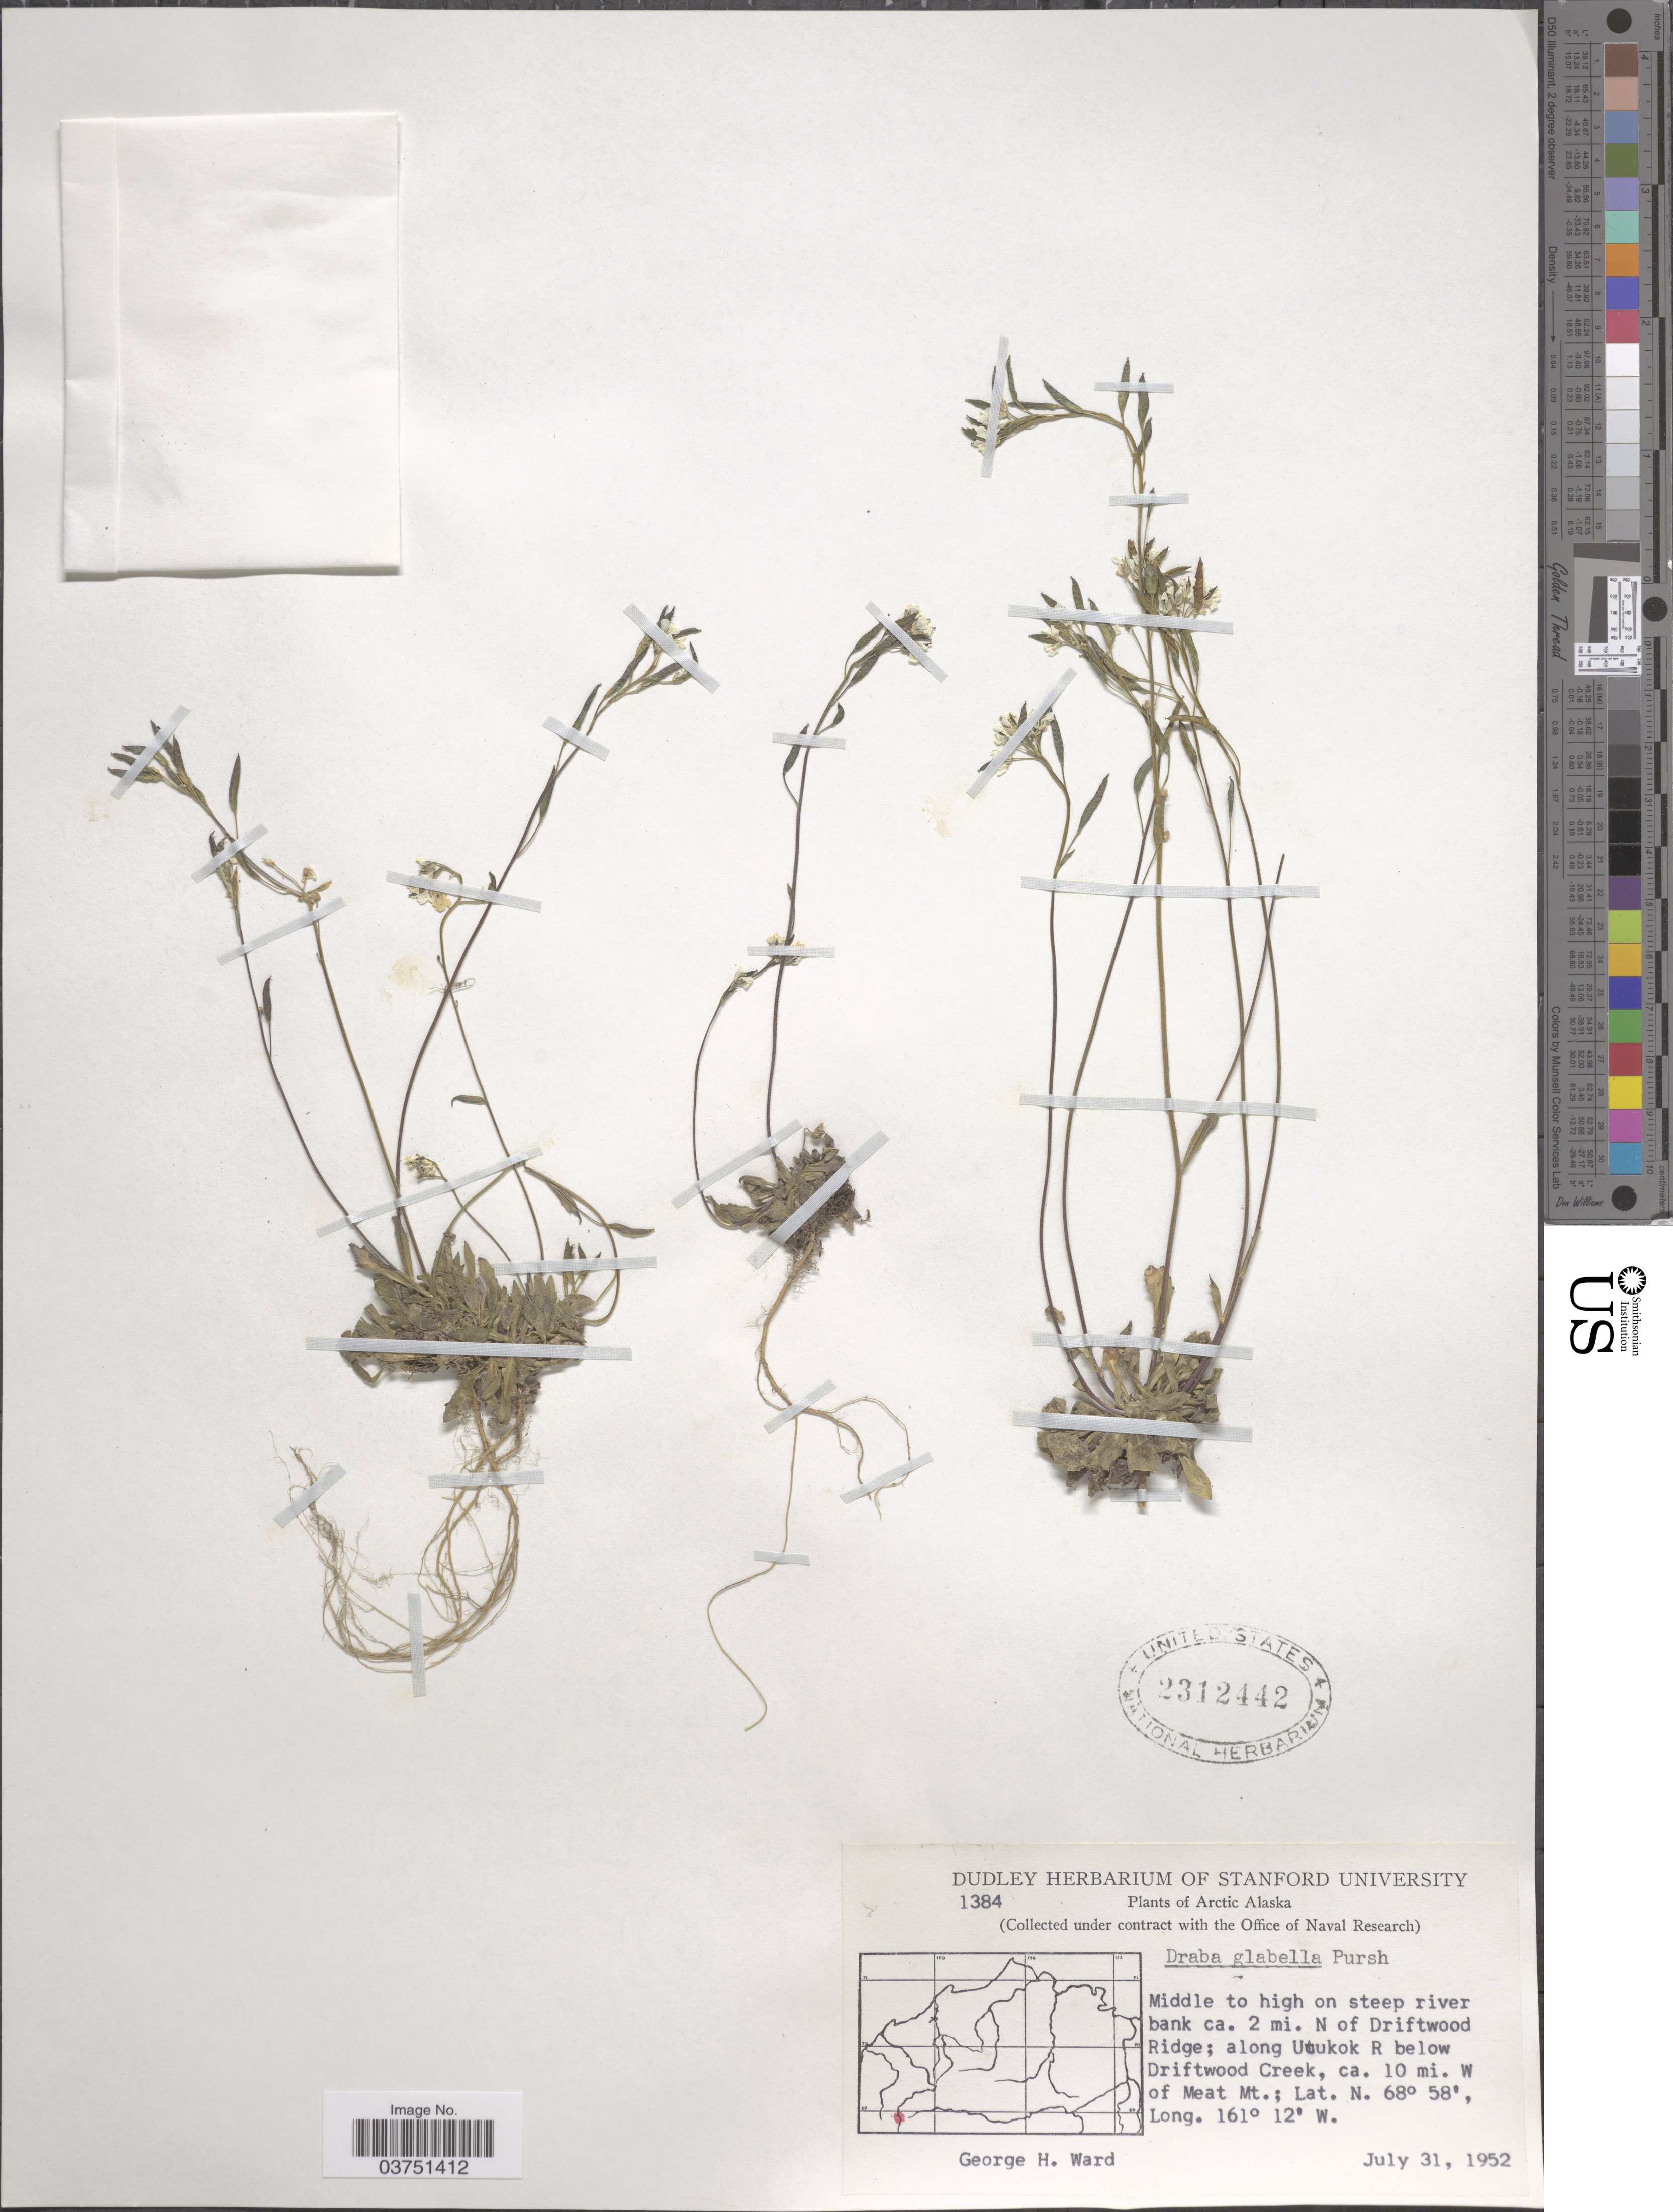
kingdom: Plantae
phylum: Tracheophyta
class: Magnoliopsida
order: Brassicales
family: Brassicaceae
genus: Draba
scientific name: Draba glabella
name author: Pursh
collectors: G. H. Ward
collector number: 1384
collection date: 1952-07-31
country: United States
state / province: Alaska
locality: Arctic Alaska; ca. 2 mi. N. of Driftwood Ridge; along Utukok R below Driftwood Creek, ca. 10 mi. W of Meat Mt.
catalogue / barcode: US 2312442